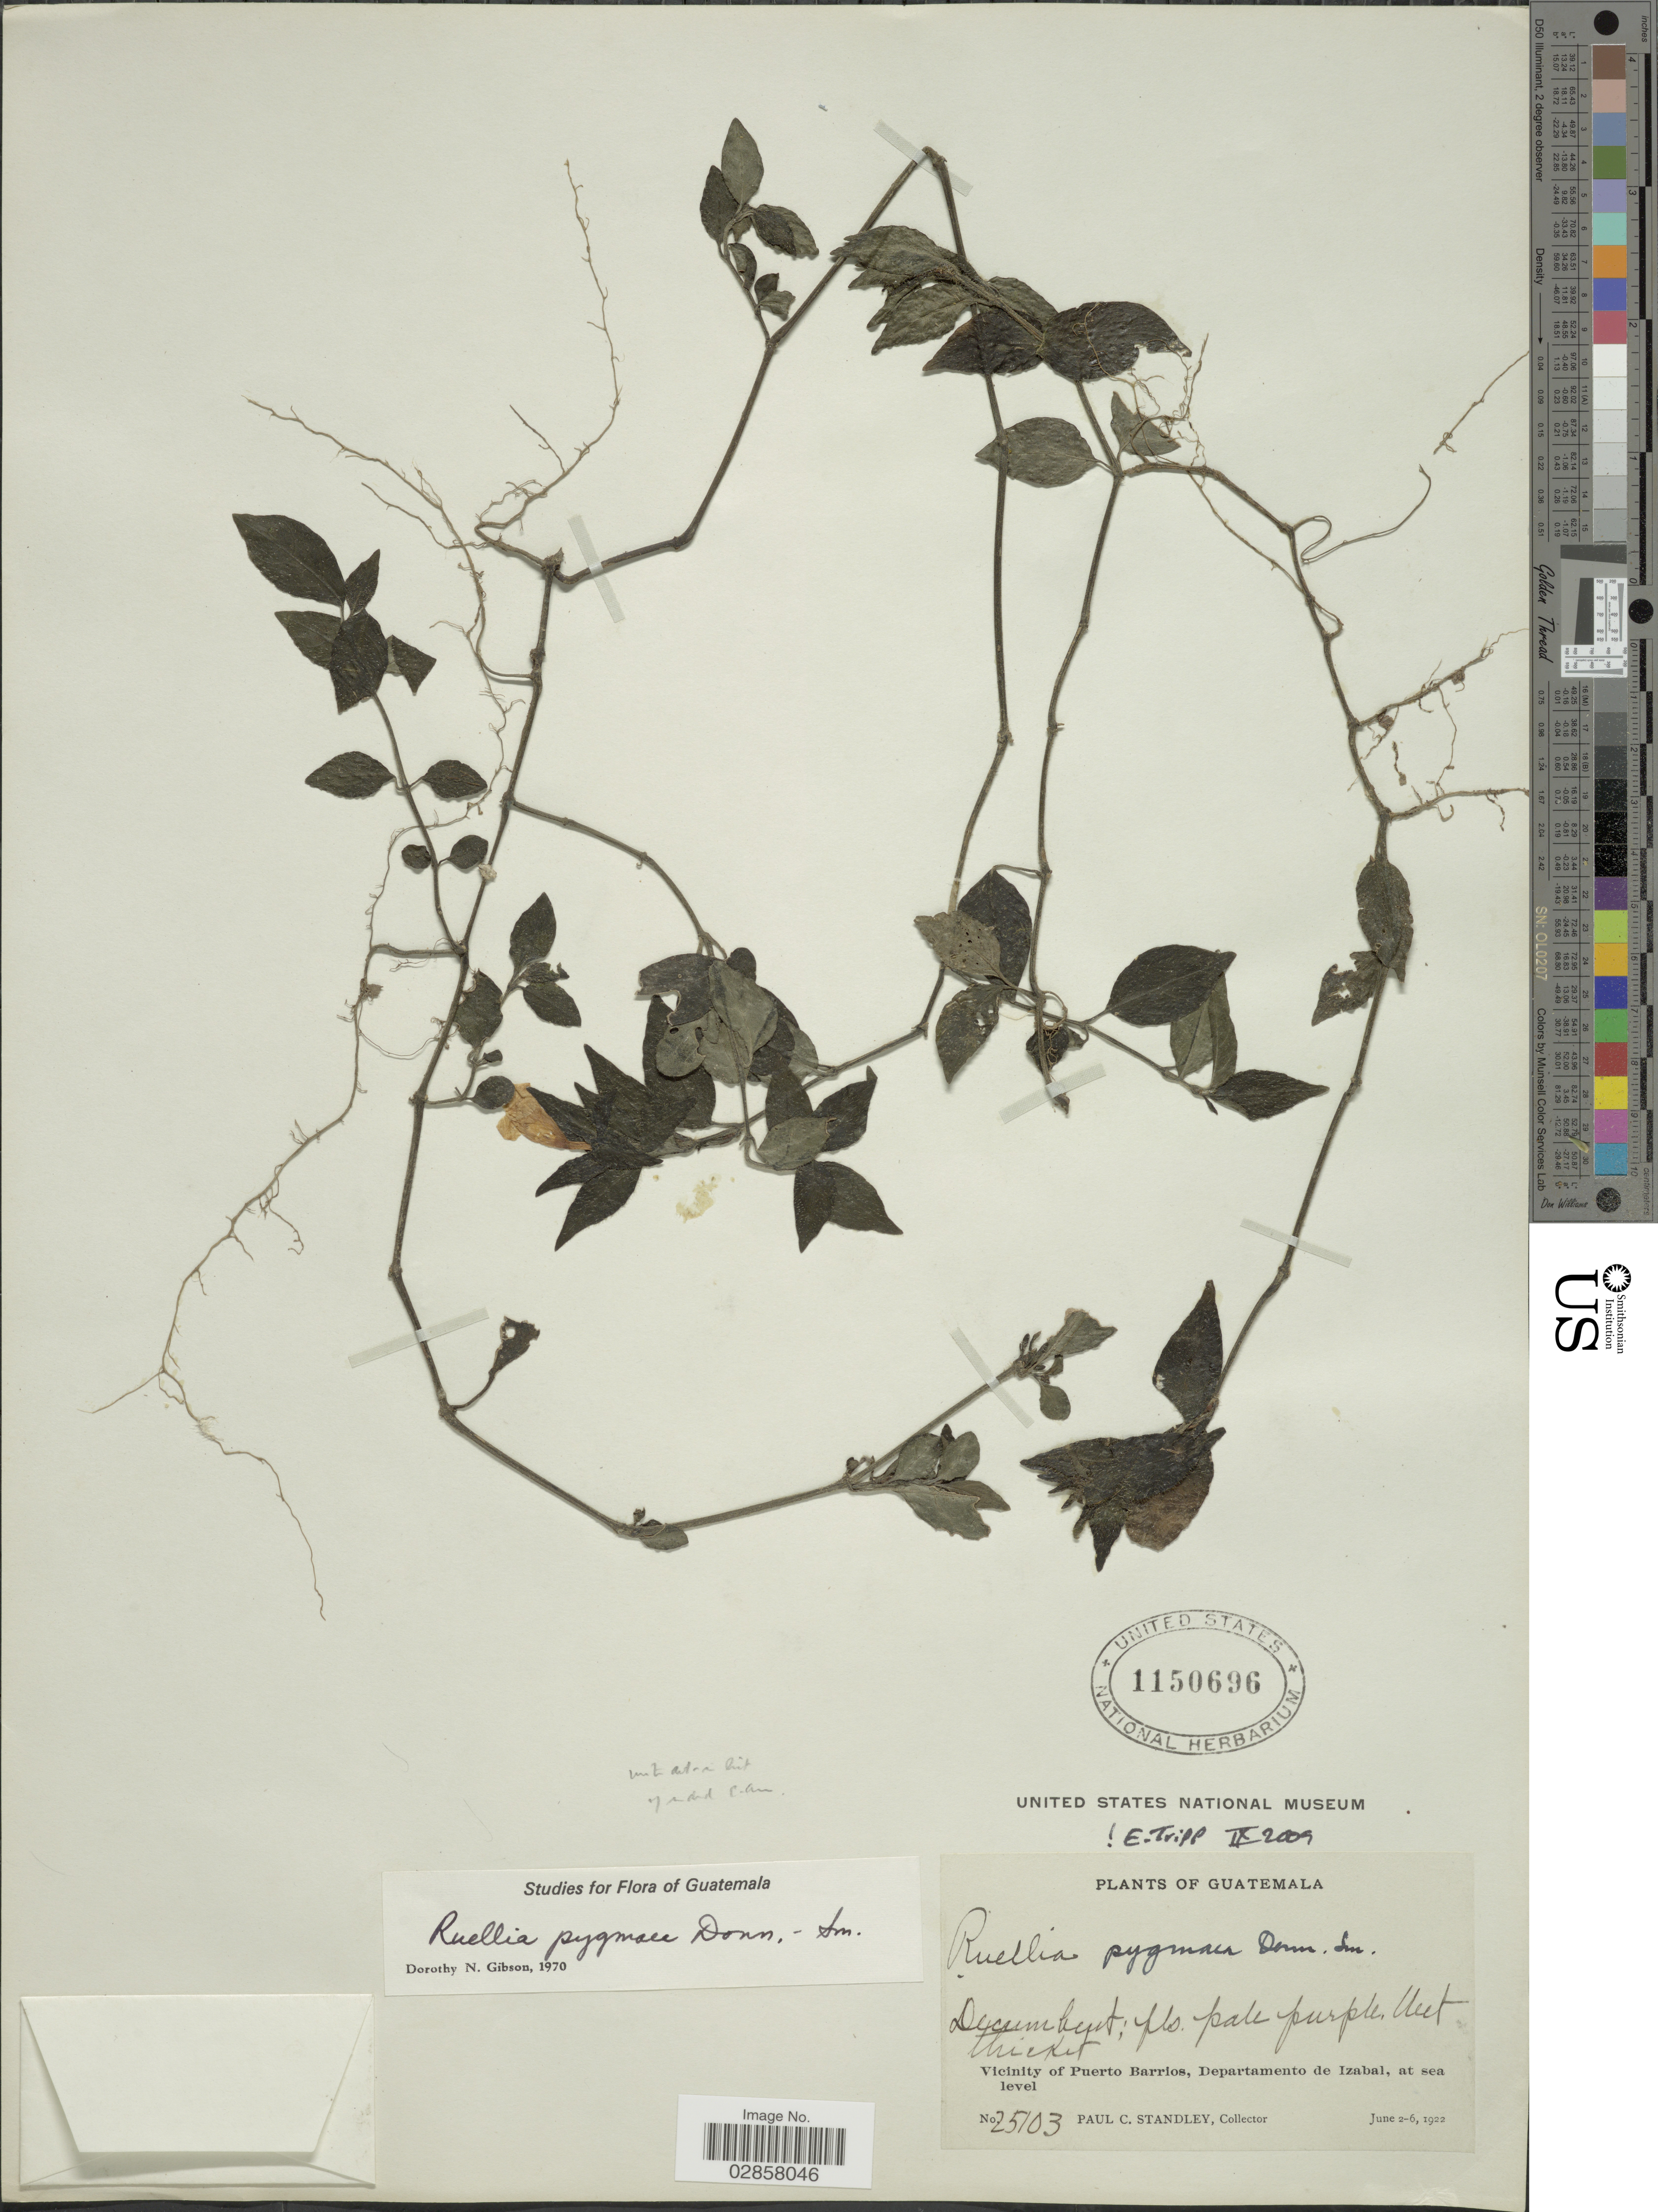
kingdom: Plantae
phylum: Tracheophyta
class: Magnoliopsida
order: Lamiales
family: Acanthaceae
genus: Ruellia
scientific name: Ruellia pygmaea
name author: Donn. Sm.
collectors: P. C. Standley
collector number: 25103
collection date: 1922-06-02/1922-06-06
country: Guatemala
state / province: Izabal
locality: Vicinity of Puerto Barrios, Departamento de Izabal.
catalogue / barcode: US 1150696